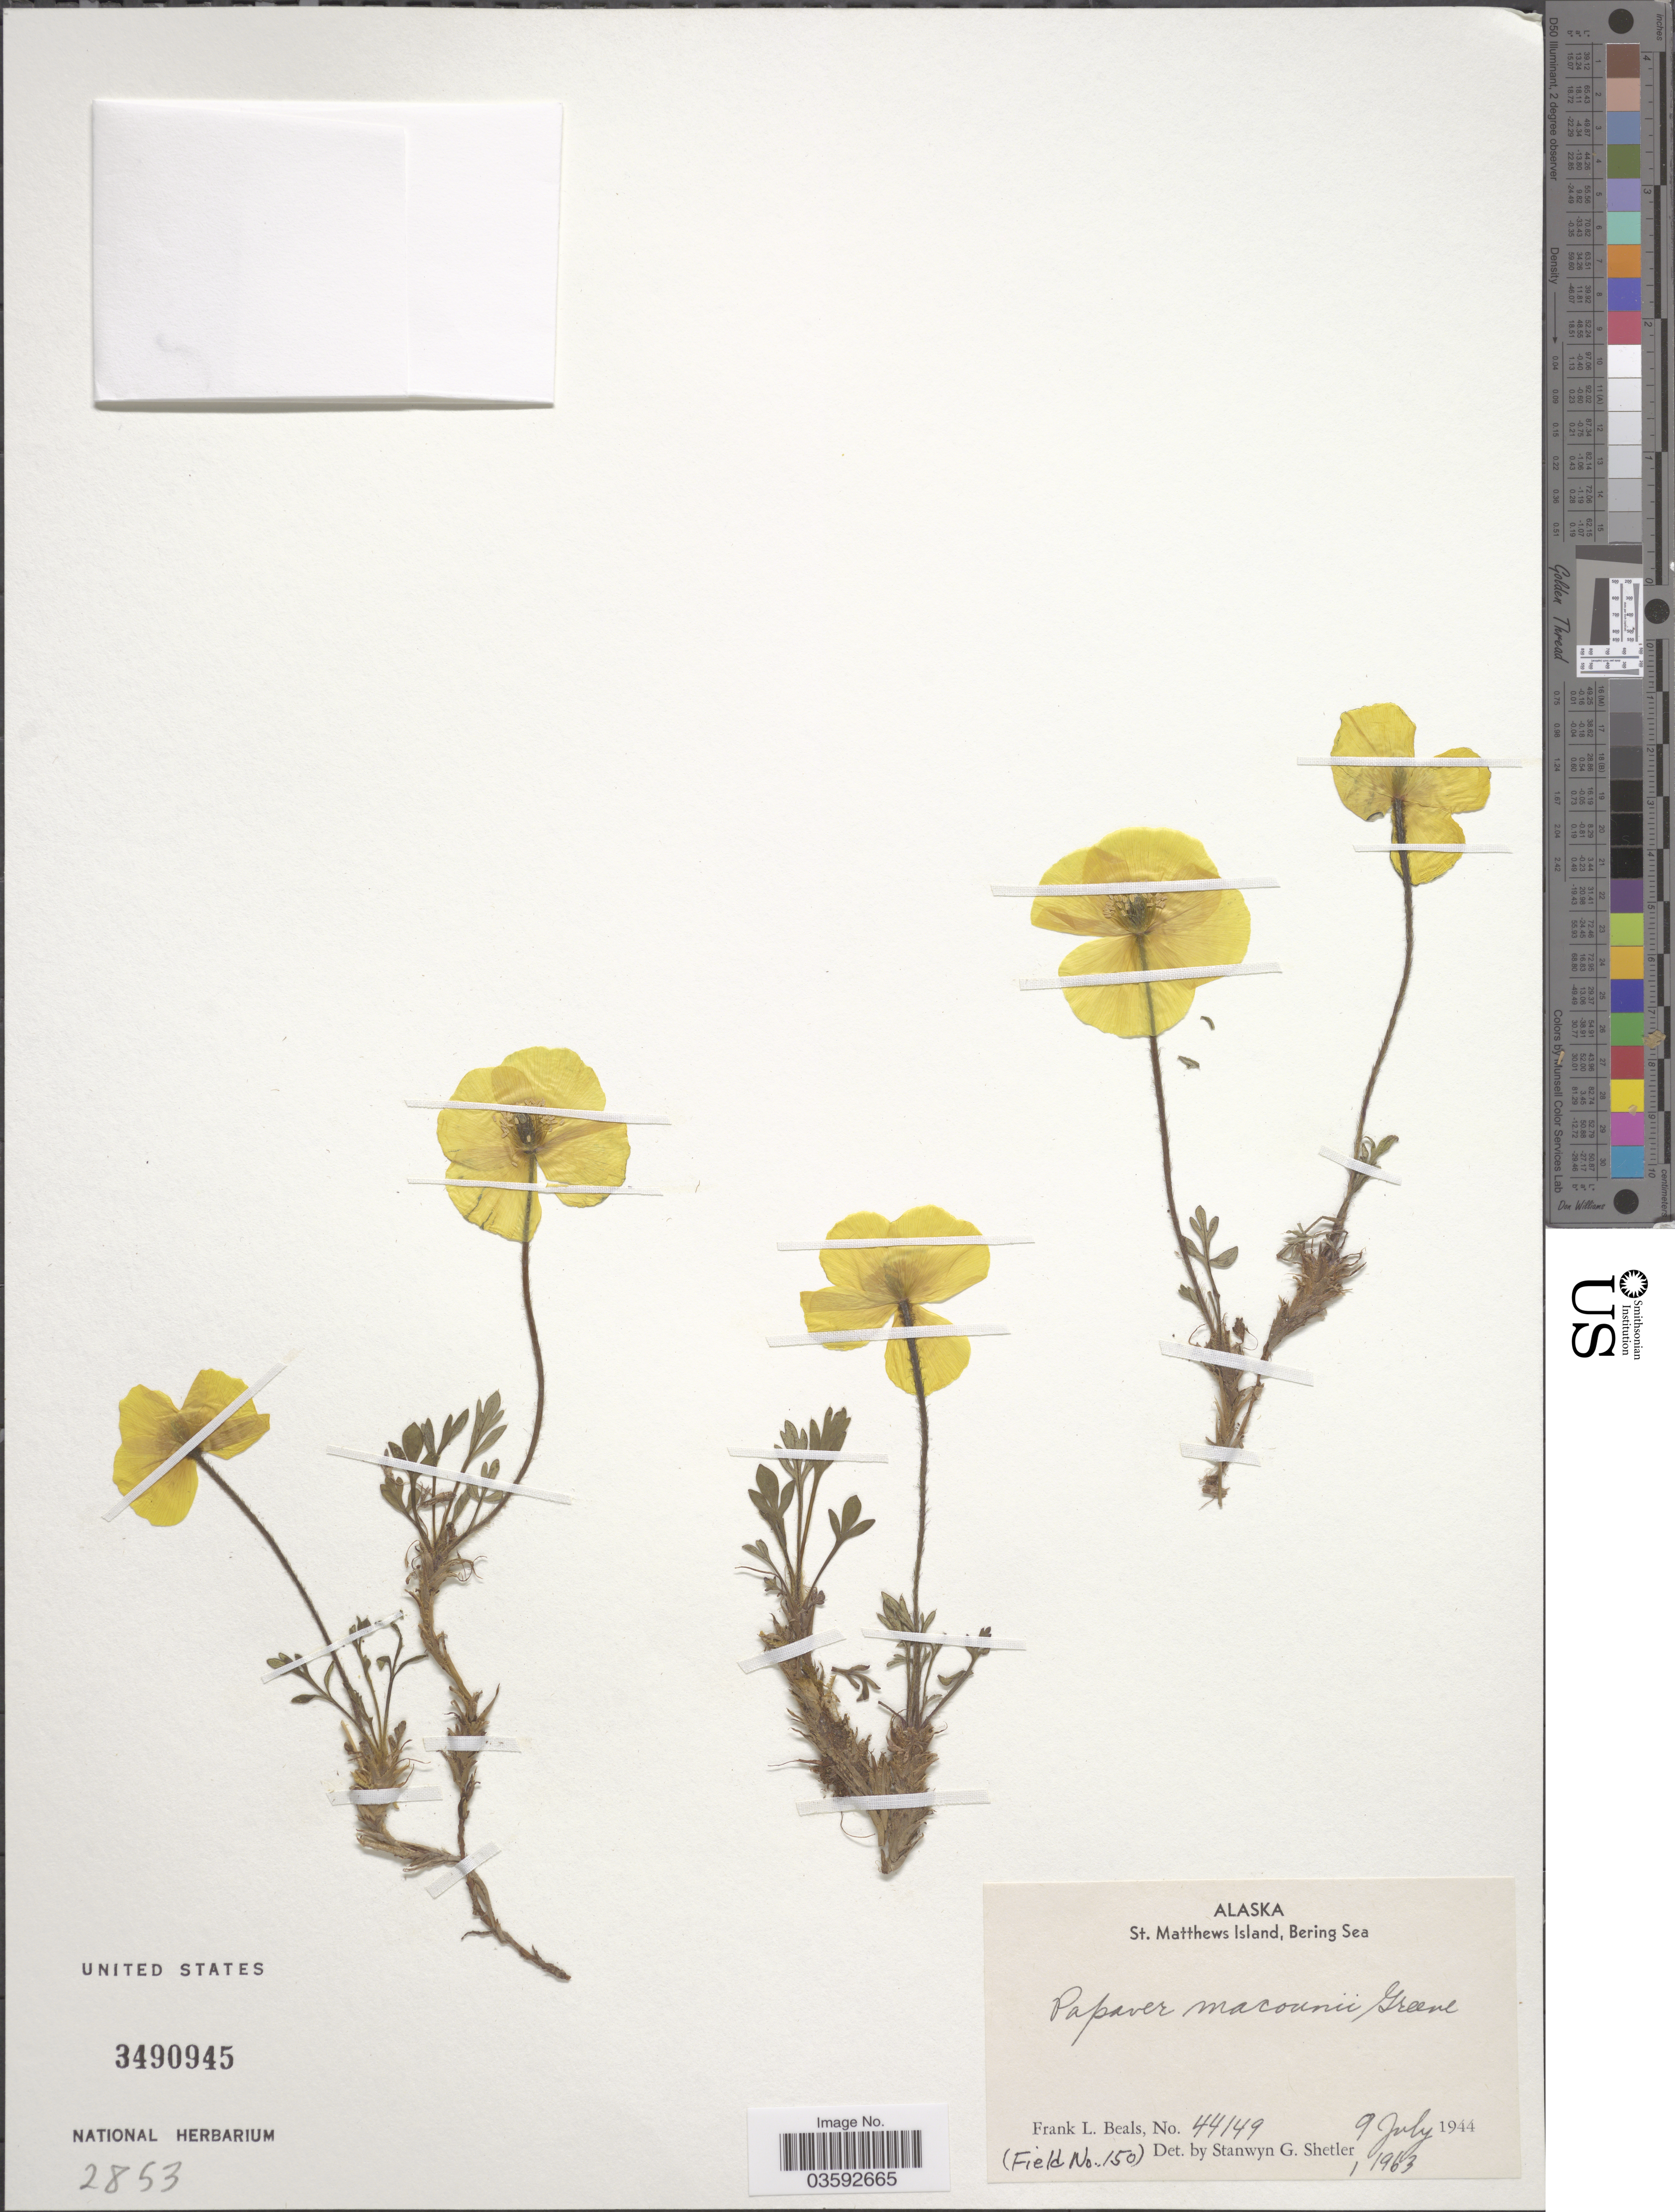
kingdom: Plantae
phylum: Tracheophyta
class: Magnoliopsida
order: Ranunculales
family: Papaveraceae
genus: Papaver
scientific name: Papaver macounii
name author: Greene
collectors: F. Beals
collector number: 44149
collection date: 1944-07-09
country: United States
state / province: Alaska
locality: St. Matthews Island, Bering Sea.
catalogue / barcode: US 3490945